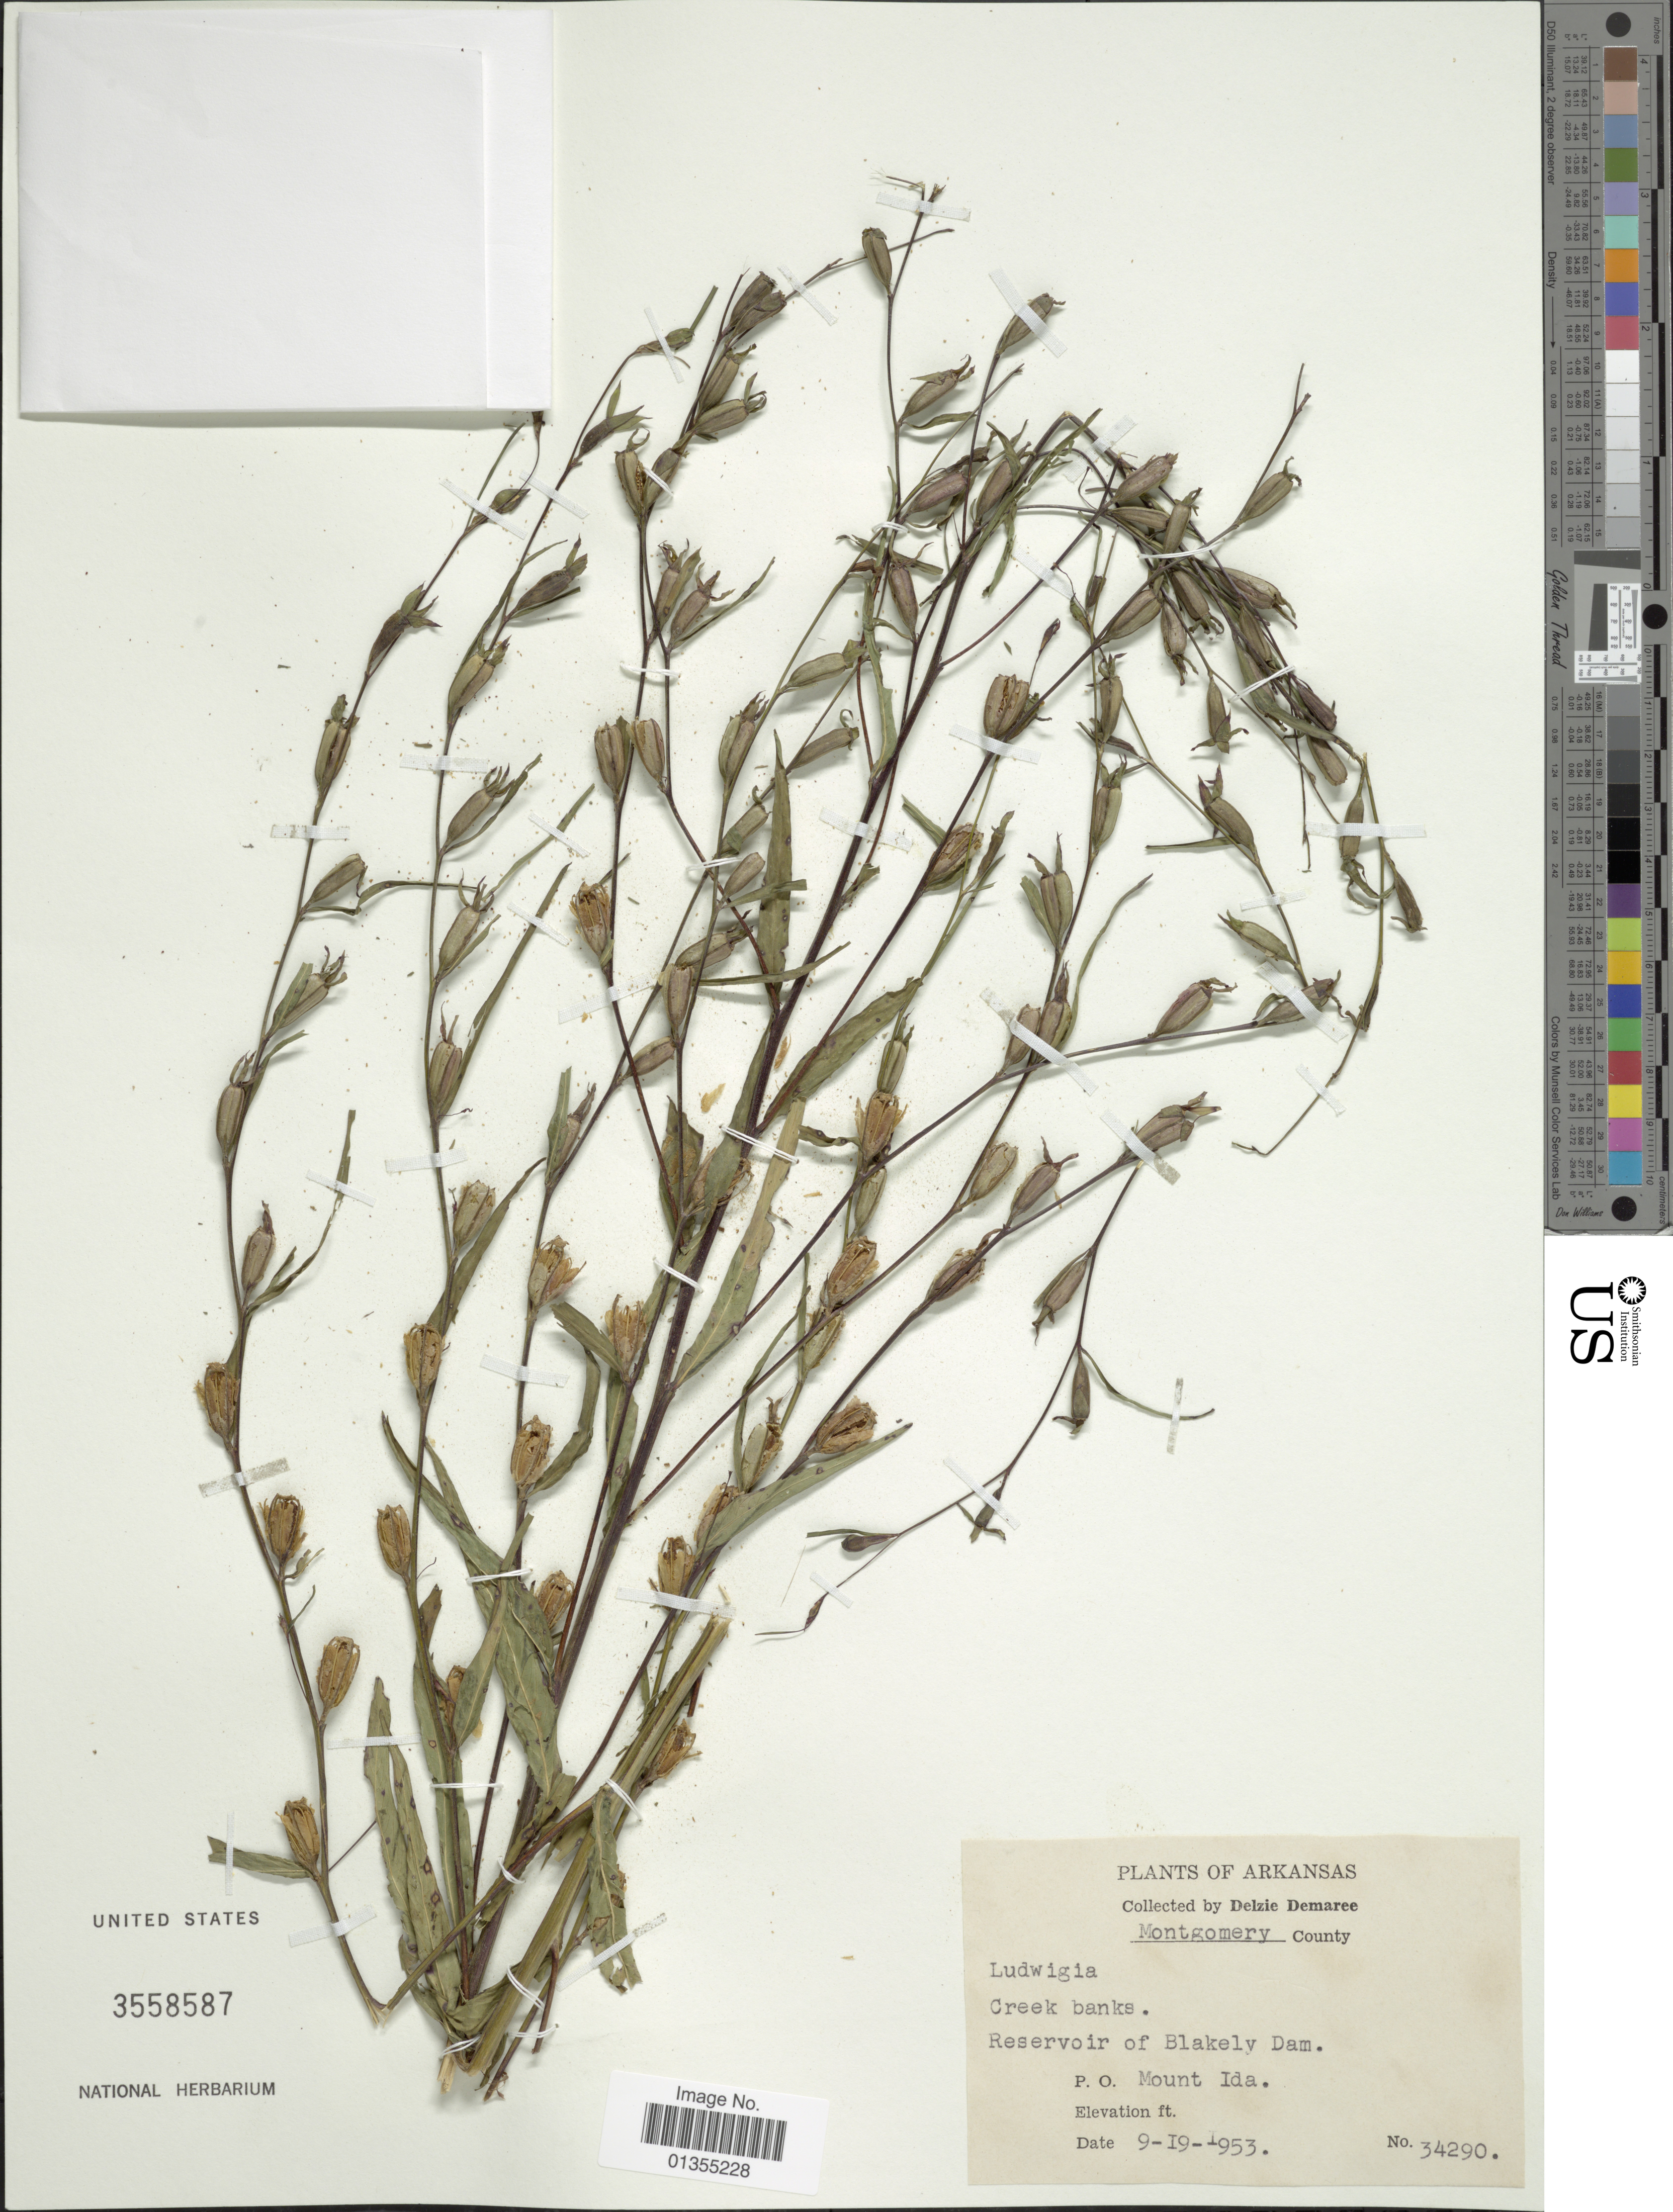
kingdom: Plantae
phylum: Tracheophyta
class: Magnoliopsida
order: Myrtales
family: Onagraceae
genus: Ludwigia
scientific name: Ludwigia sp.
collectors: D. Demaree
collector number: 34290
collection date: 1953-09-19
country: United States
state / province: Arkansas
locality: Montgomery County. Reservoir of Blakely Dam. P.O. Mount Ida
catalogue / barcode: US 3558587